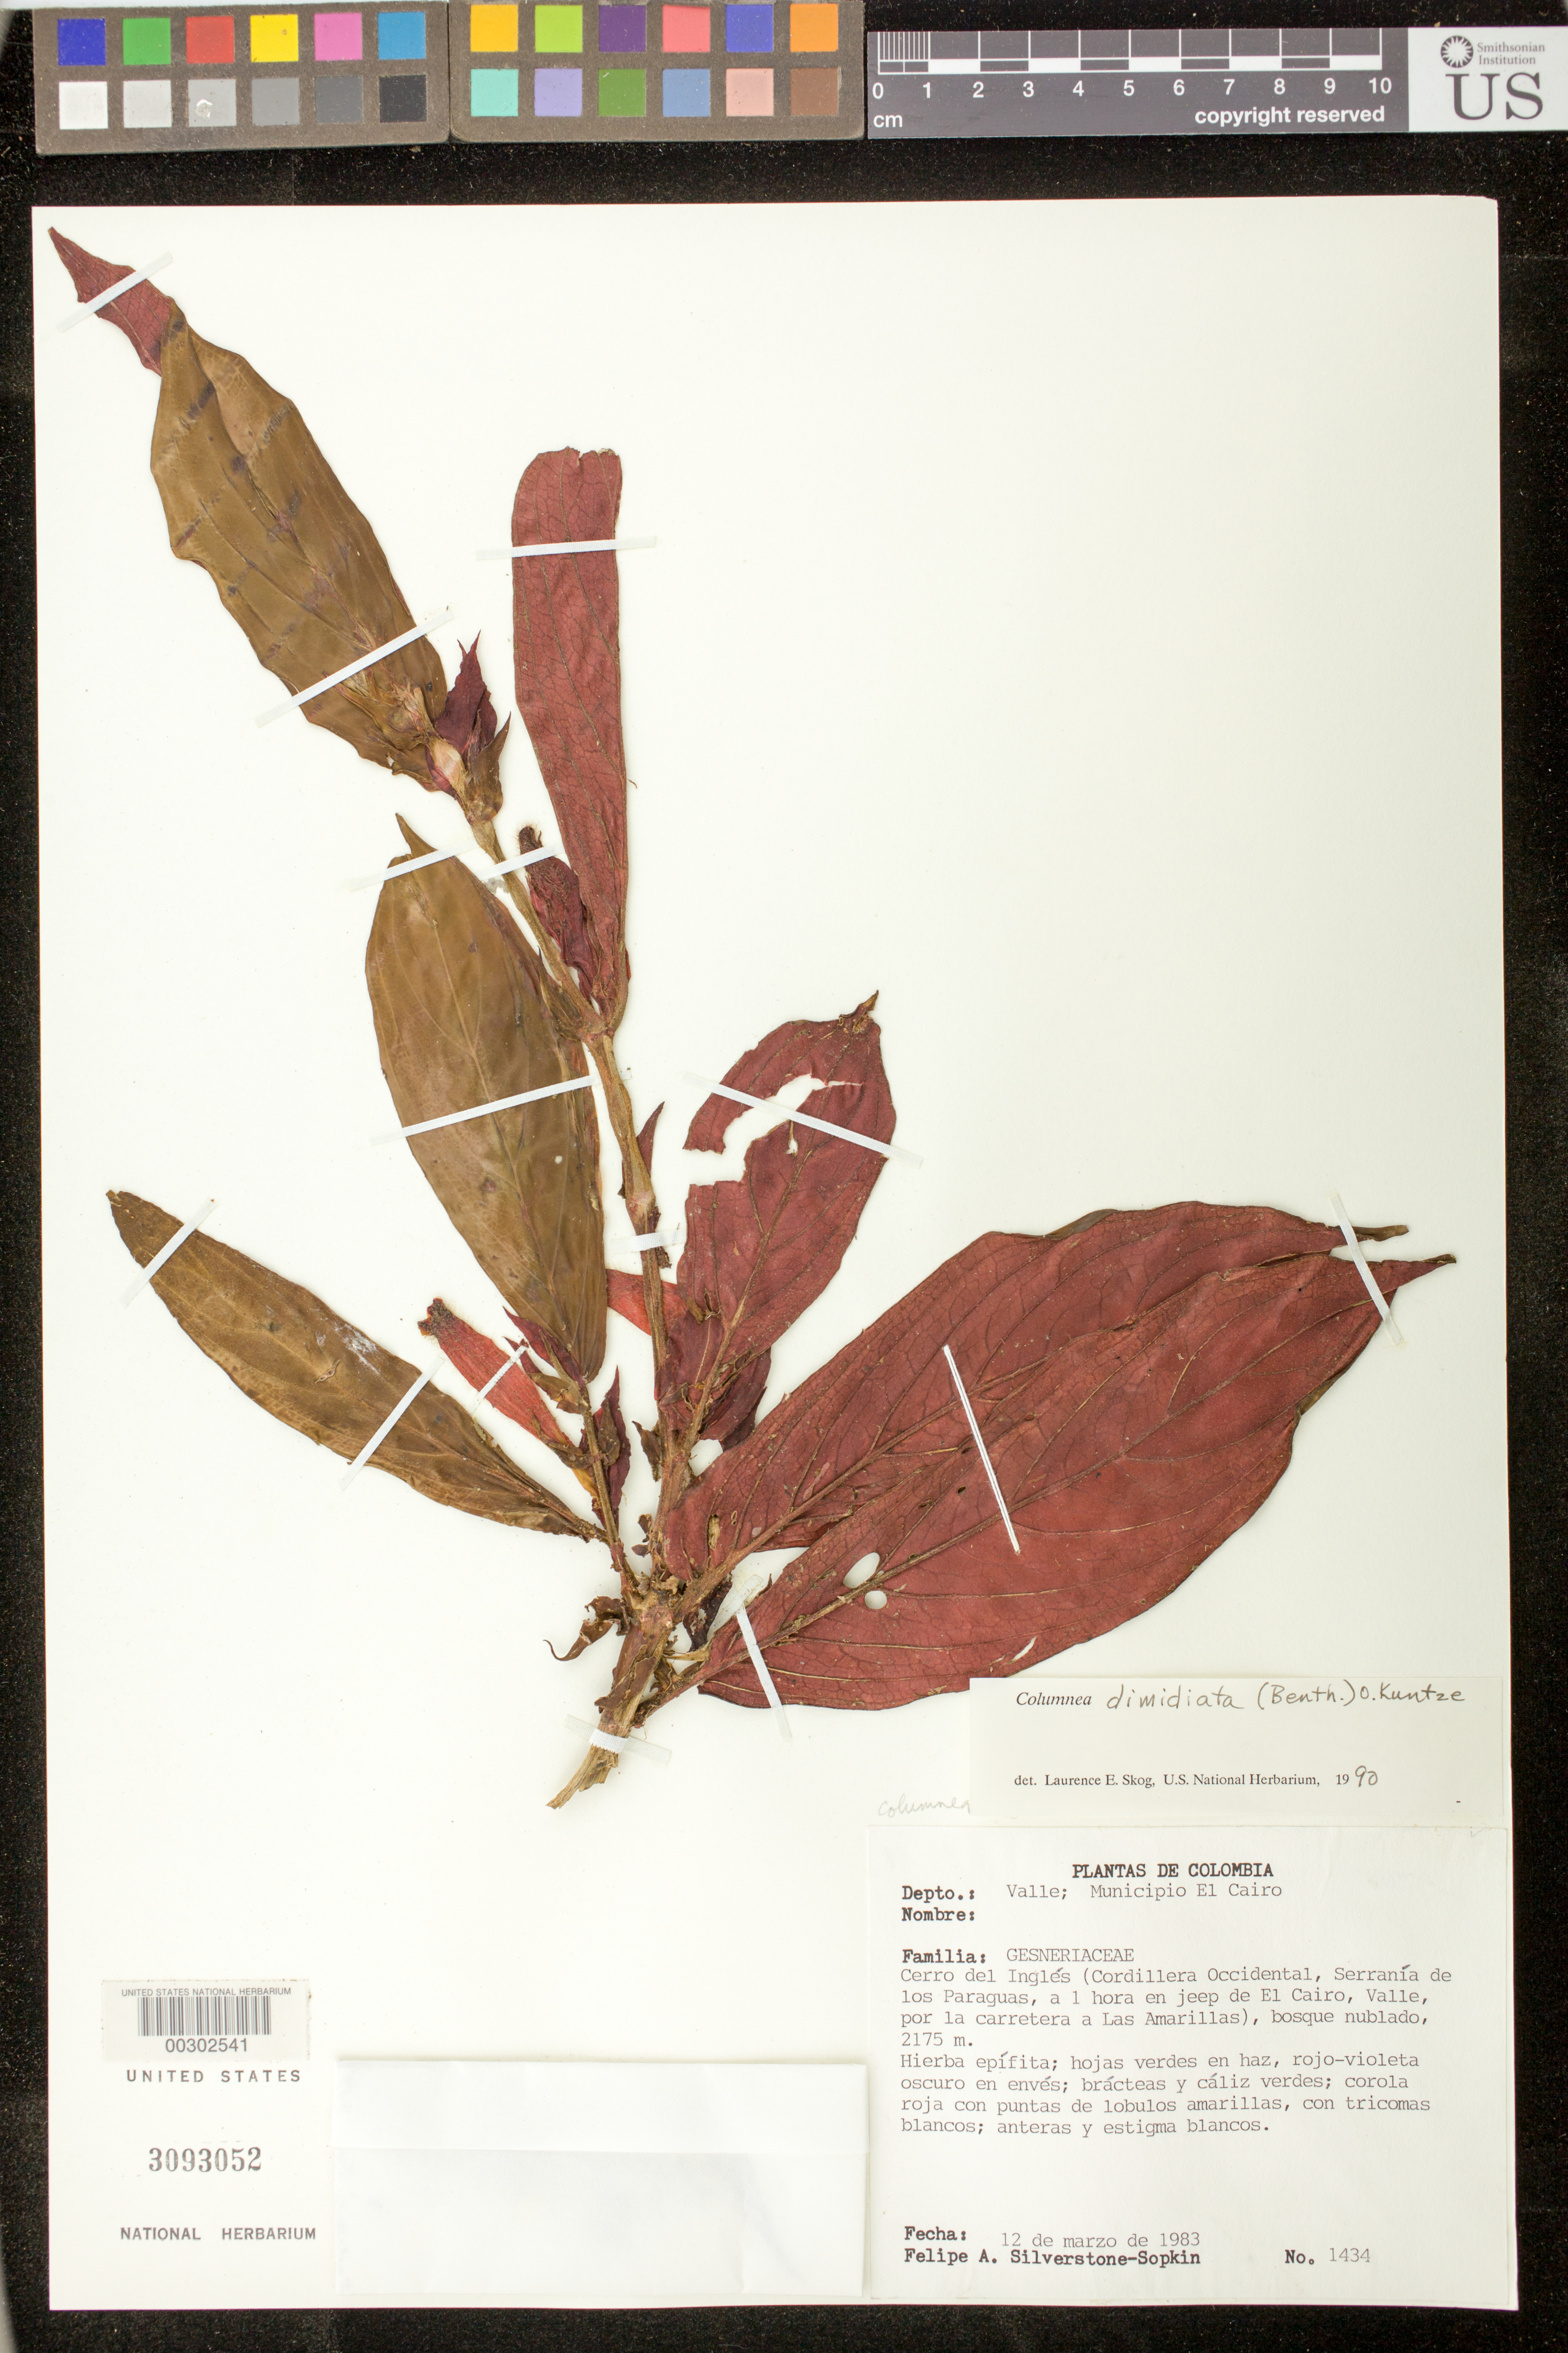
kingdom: Plantae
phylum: Tracheophyta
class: Magnoliopsida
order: Lamiales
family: Gesneriaceae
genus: Columnea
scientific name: Columnea dimidiata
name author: (Benth.) Kuntze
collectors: P. A. Silverstone-Sopkin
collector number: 1434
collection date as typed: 12 Mar 1983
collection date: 1983-03-12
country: Colombia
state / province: Valle del Cauca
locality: Mpio. El Cairo, Cerro del Ingles (Cordillera Occidental, Serrania de los Paraguas, 1 hour by jeep from El Cairo...)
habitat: Cloud forest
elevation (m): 2175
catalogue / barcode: US 3093052